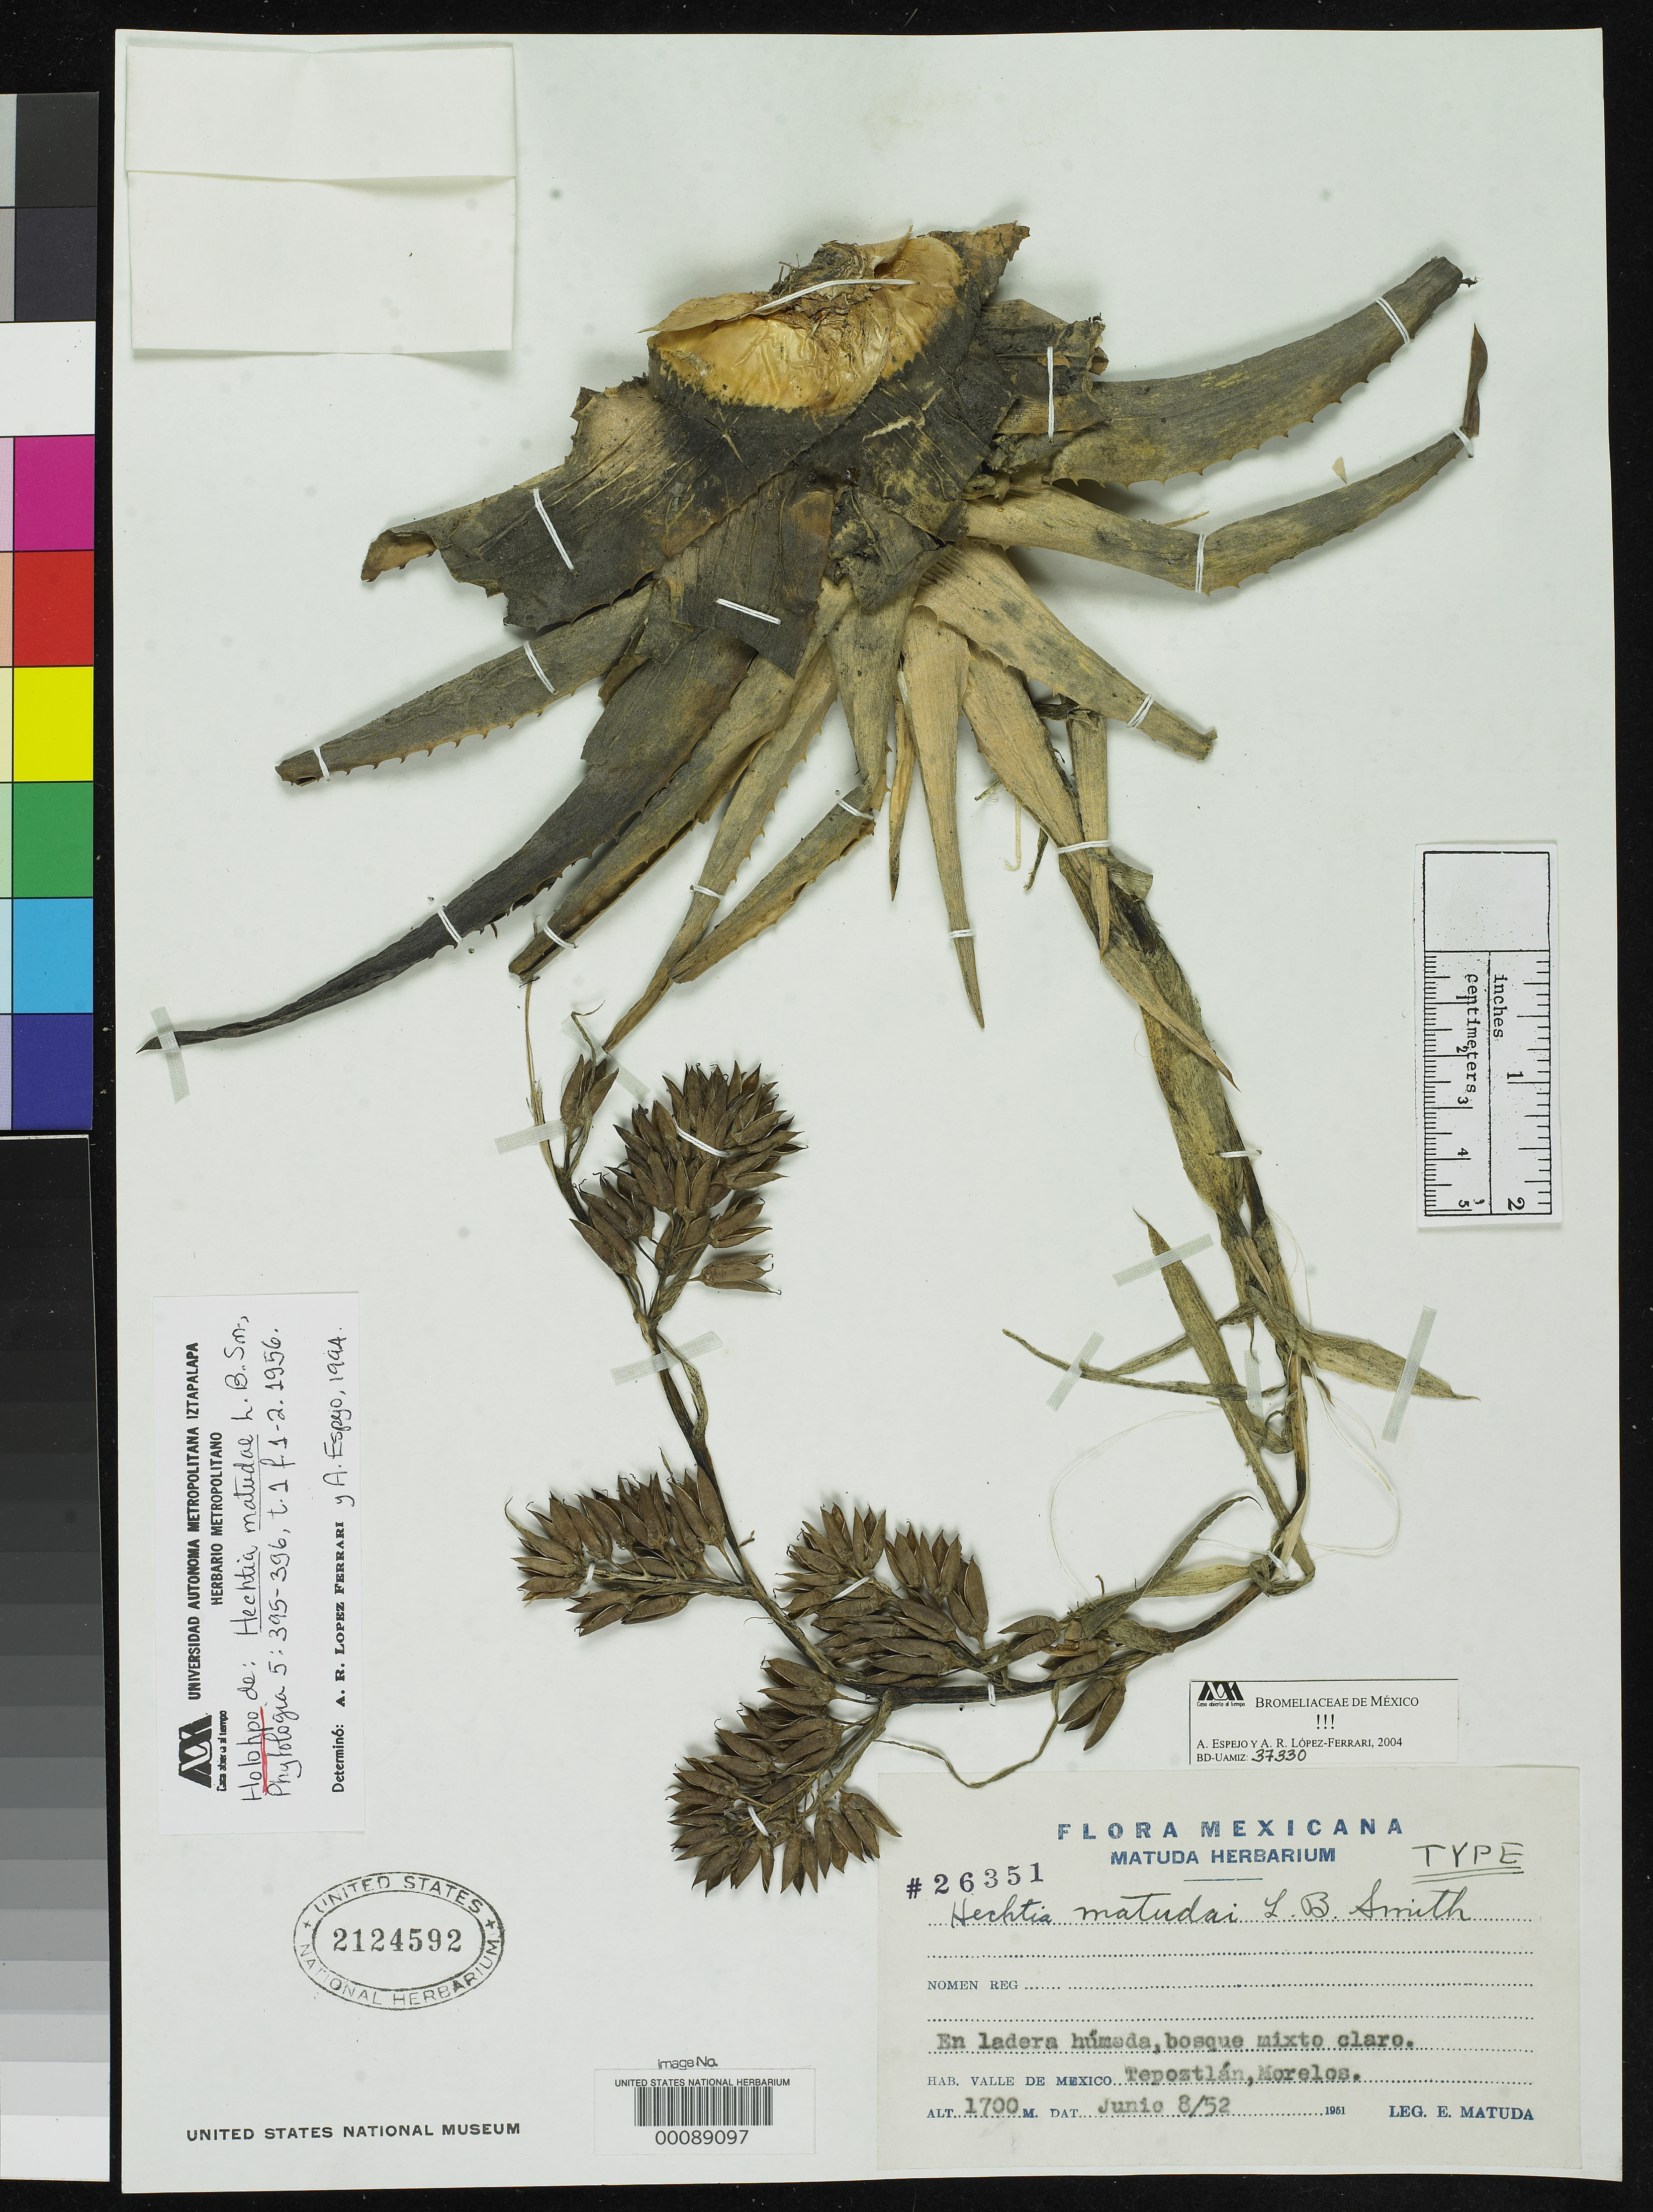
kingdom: Plantae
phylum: Tracheophyta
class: Liliopsida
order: Poales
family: Bromeliaceae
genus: Hechtia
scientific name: Hechtia matudae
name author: L.B. Sm.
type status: Holotype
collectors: E. Matuda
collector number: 26351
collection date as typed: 08 Jun 1952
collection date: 1952-06-08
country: Mexico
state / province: Morelos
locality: Tepoztlan.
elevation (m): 1700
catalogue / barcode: US 2124592